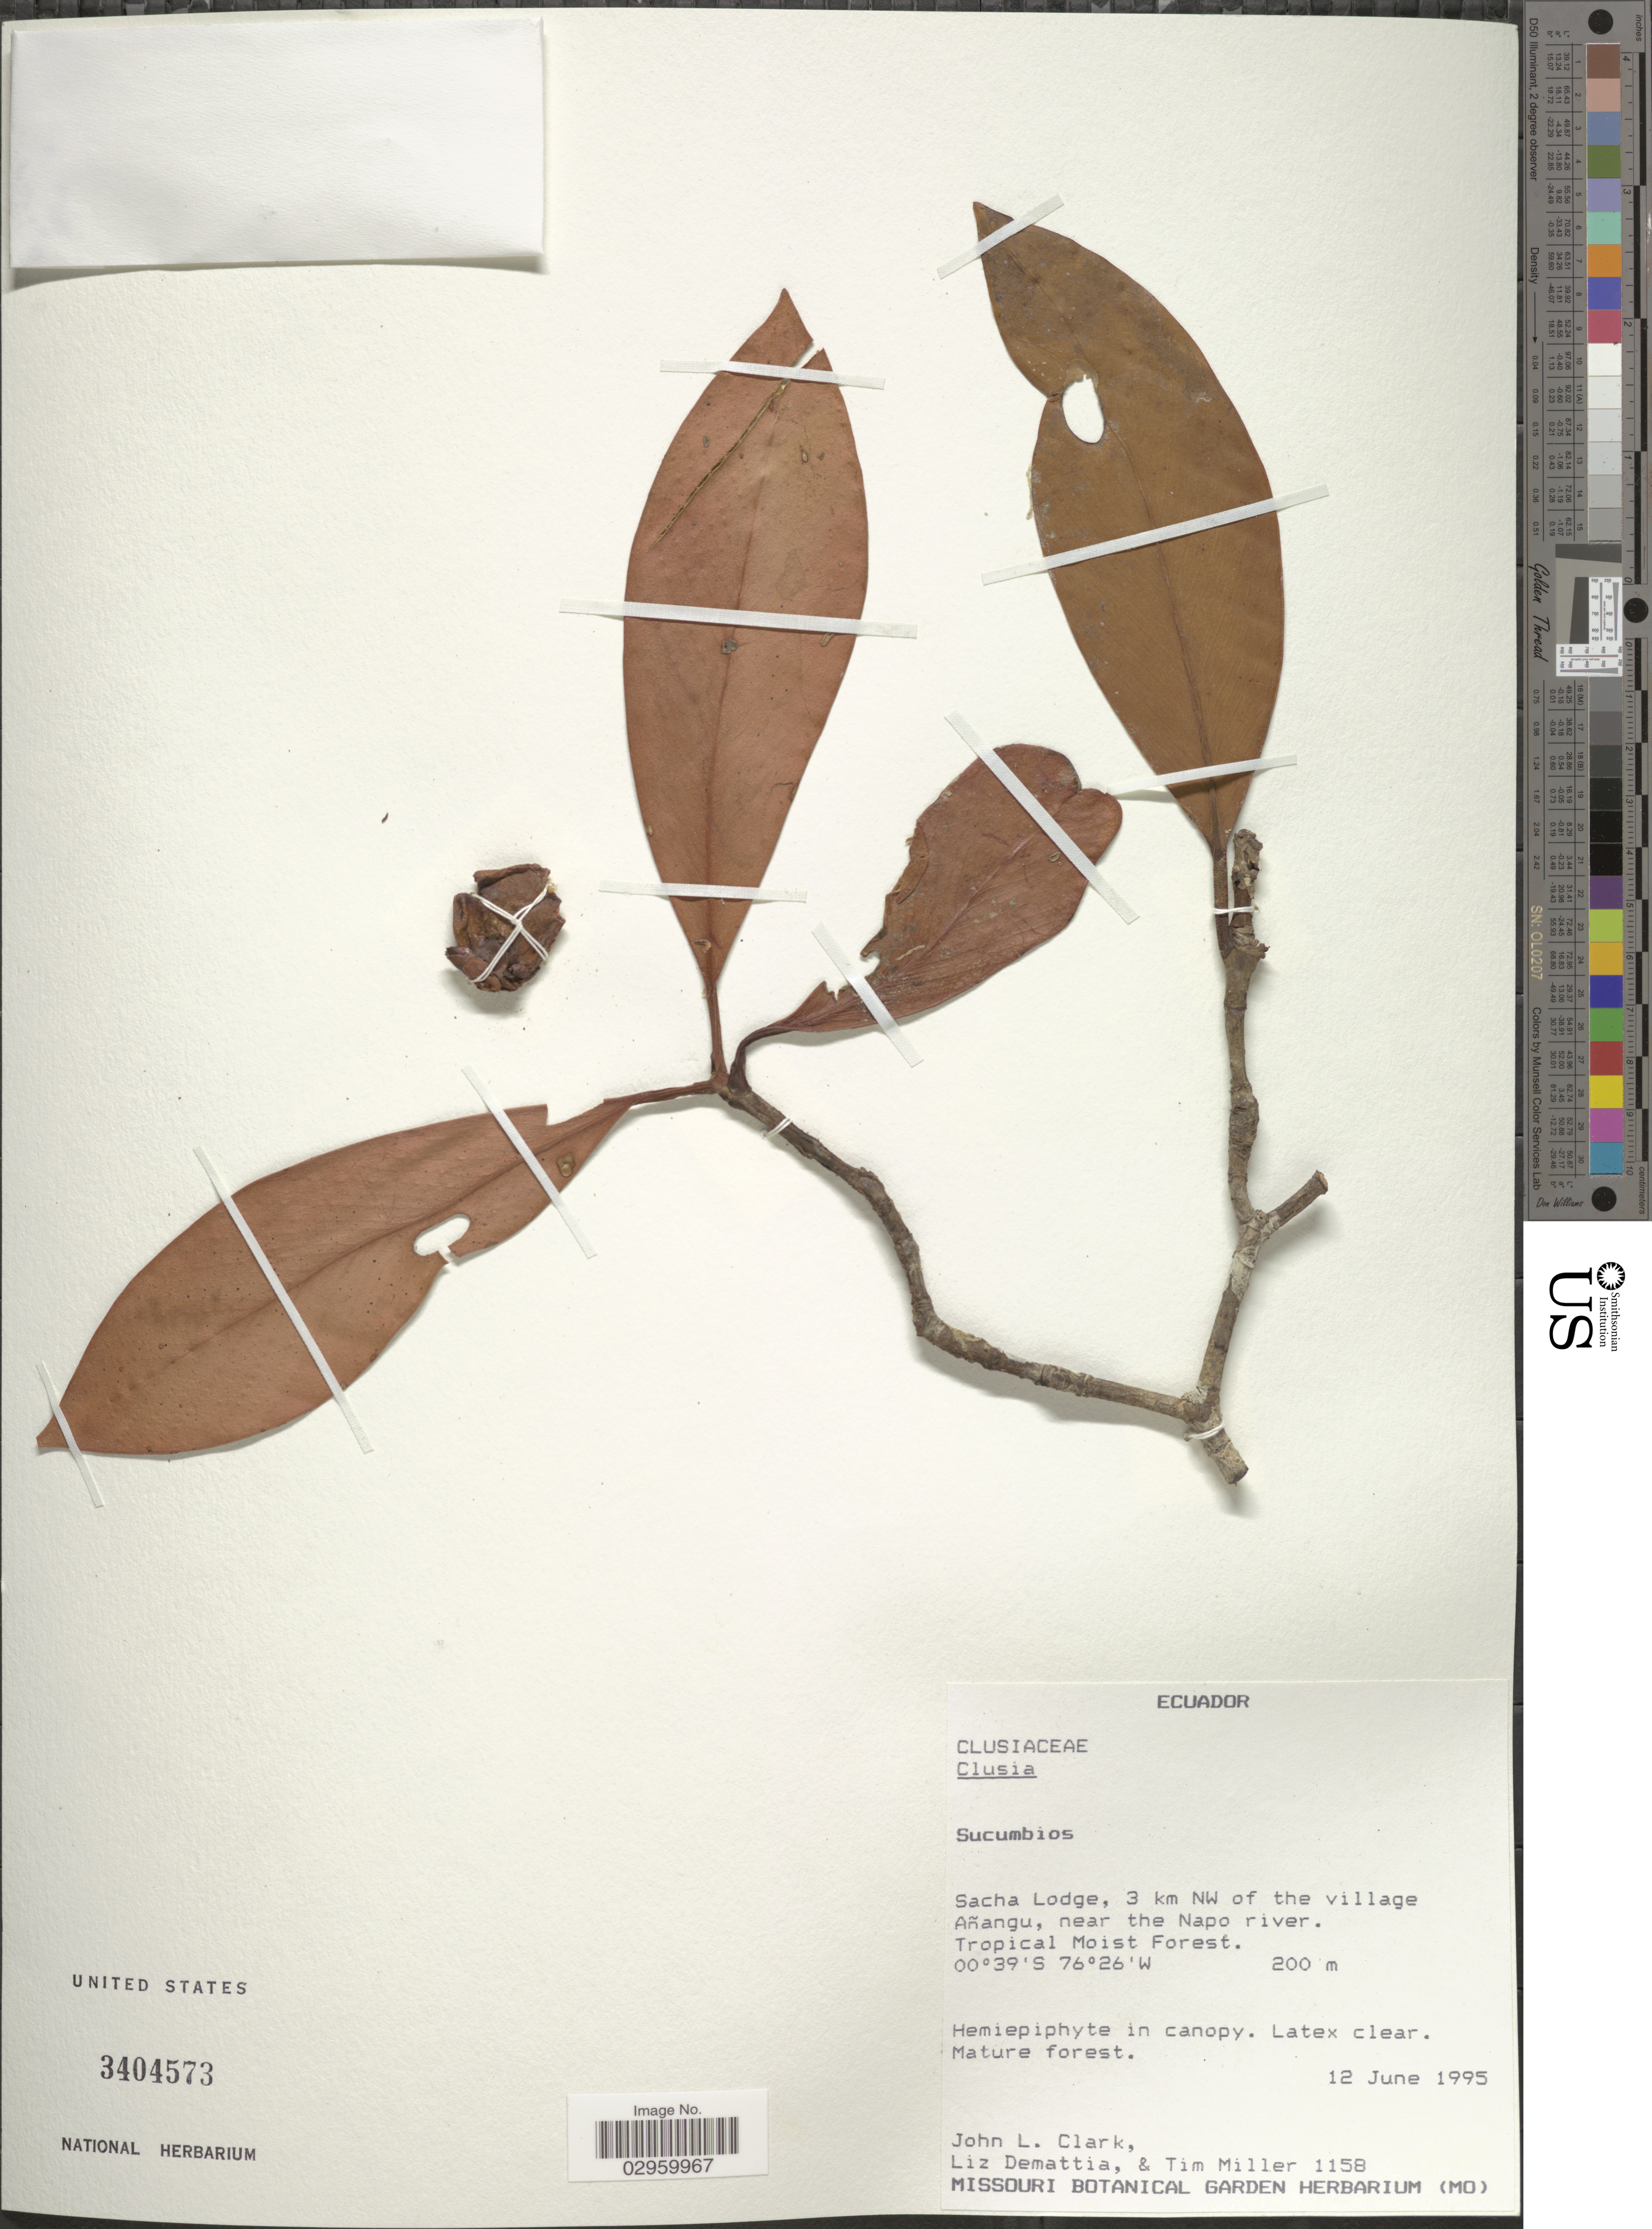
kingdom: Plantae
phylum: Tracheophyta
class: Magnoliopsida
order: Malpighiales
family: Clusiaceae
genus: Clusia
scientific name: Clusia sp.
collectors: J. L. Clark, L. Demattia & T. Miller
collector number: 1158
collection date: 1995-06-12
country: Ecuador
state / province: Sucumbíos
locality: Sacha Lodge, 3 km NW of the village Añangu, near the Napo river.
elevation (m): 200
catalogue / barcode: US 3404573